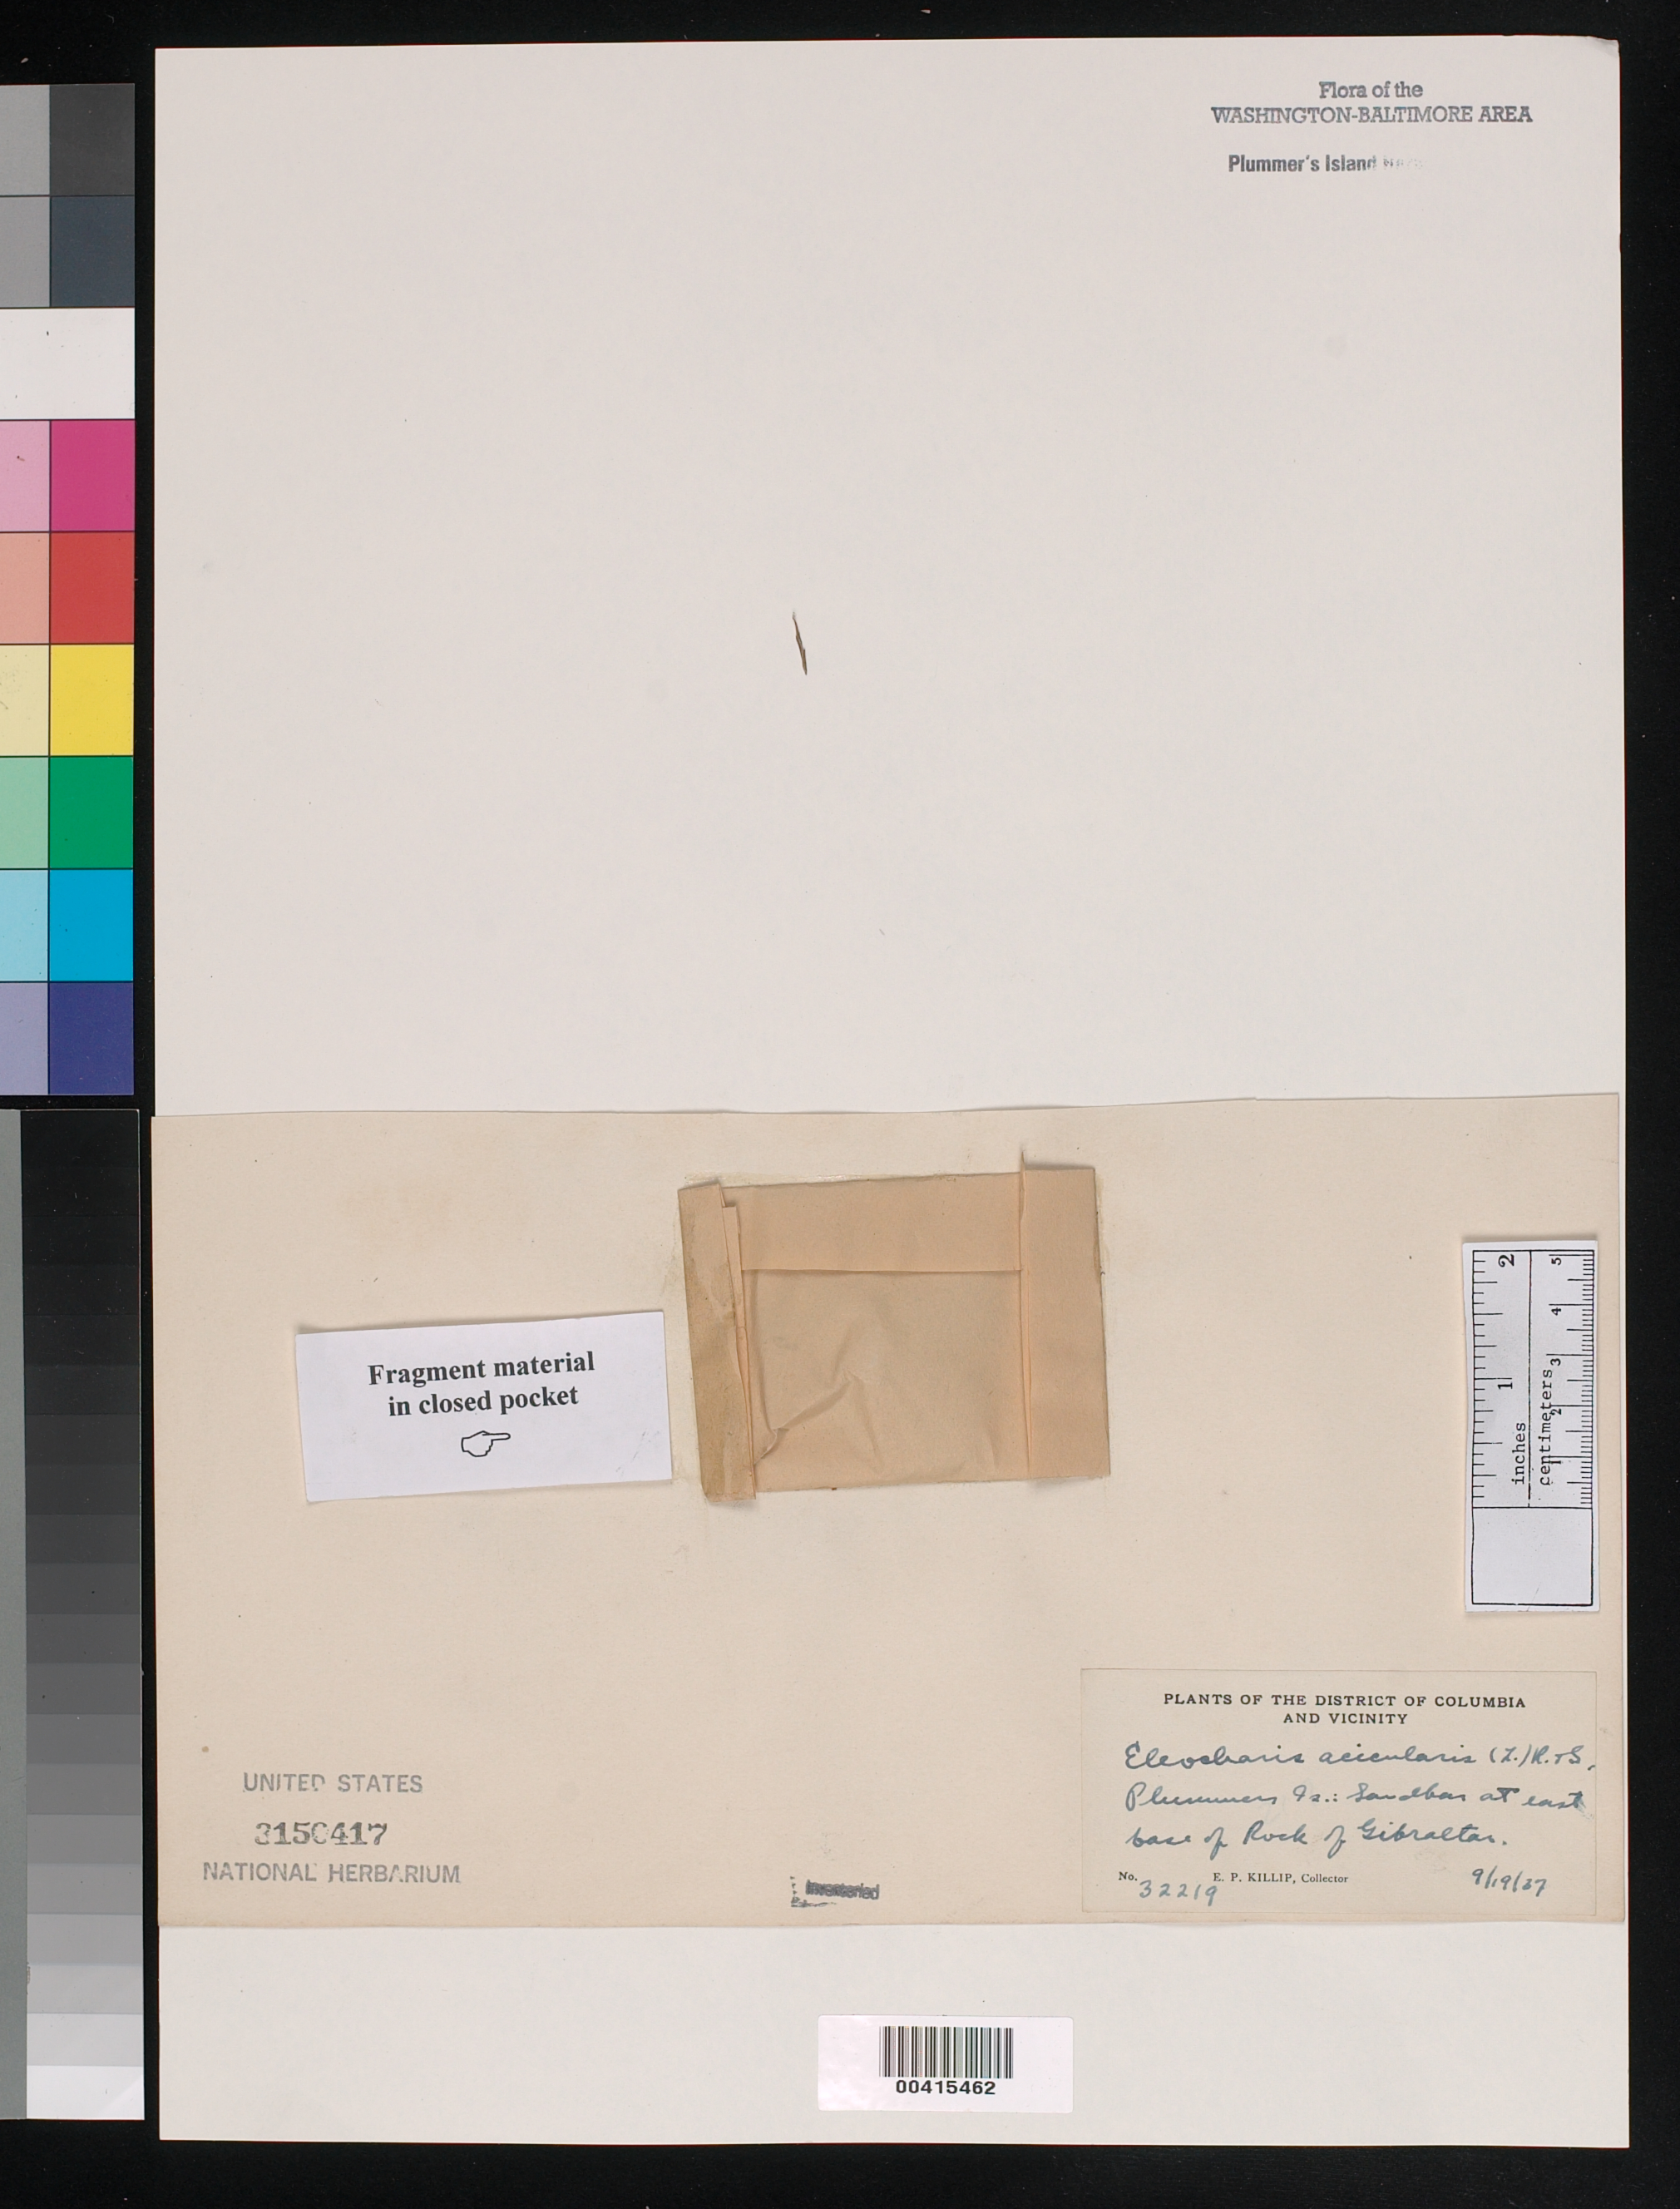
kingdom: Plantae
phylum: Tracheophyta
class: Liliopsida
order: Poales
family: Cyperaceae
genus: Eleocharis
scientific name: Eleocharis acicularis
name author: (L.) Roem. & Schult.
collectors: E. P. Killip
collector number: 32219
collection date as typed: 19 Sep 1937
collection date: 1937-09-19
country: United States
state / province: Maryland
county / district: Montgomery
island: Plummers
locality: Plummer's Island; sandbar at east base of Rock of Gibraltar C. & O. Canal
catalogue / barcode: US 3150417